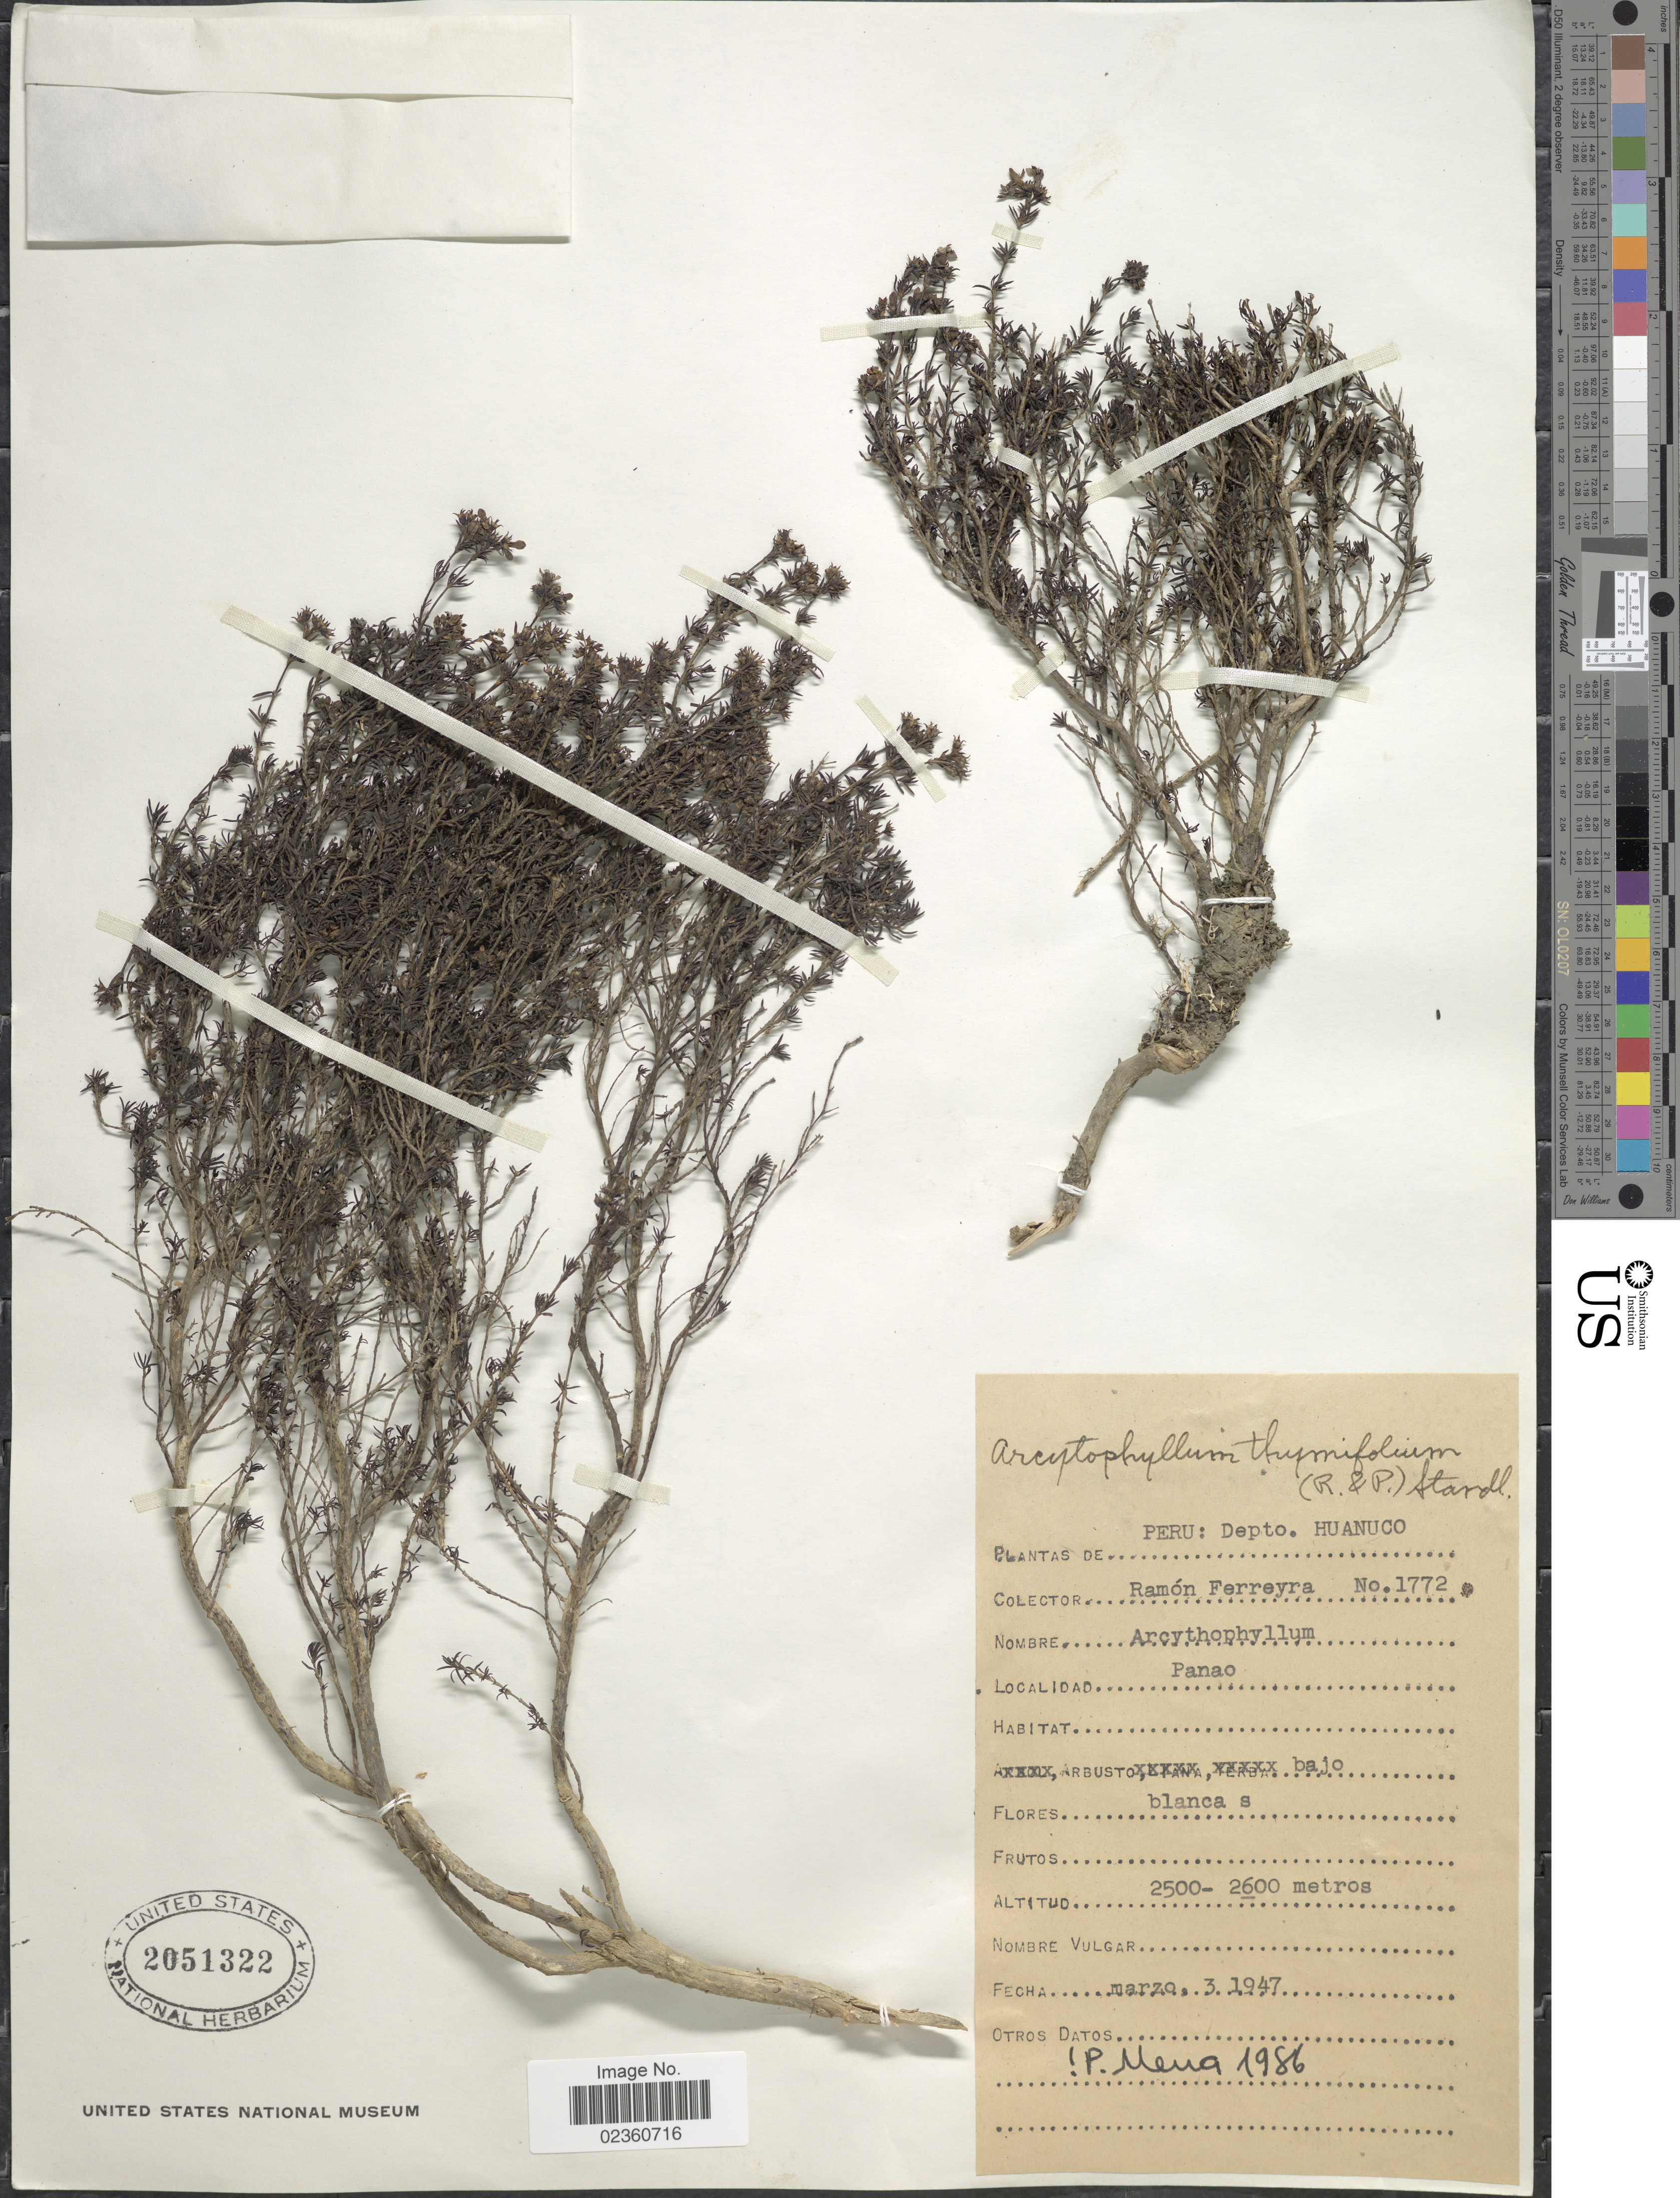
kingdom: Plantae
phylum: Tracheophyta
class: Magnoliopsida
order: Gentianales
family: Rubiaceae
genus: Arcytophyllum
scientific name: Arcytophyllum thymifolium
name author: (Ruiz & Pav.) Standl.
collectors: R. A. Ferreyra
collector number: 1772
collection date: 1947-03-03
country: Peru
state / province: Huánuco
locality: Dep. Huanuco, Panao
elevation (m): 2500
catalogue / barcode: US 2051322